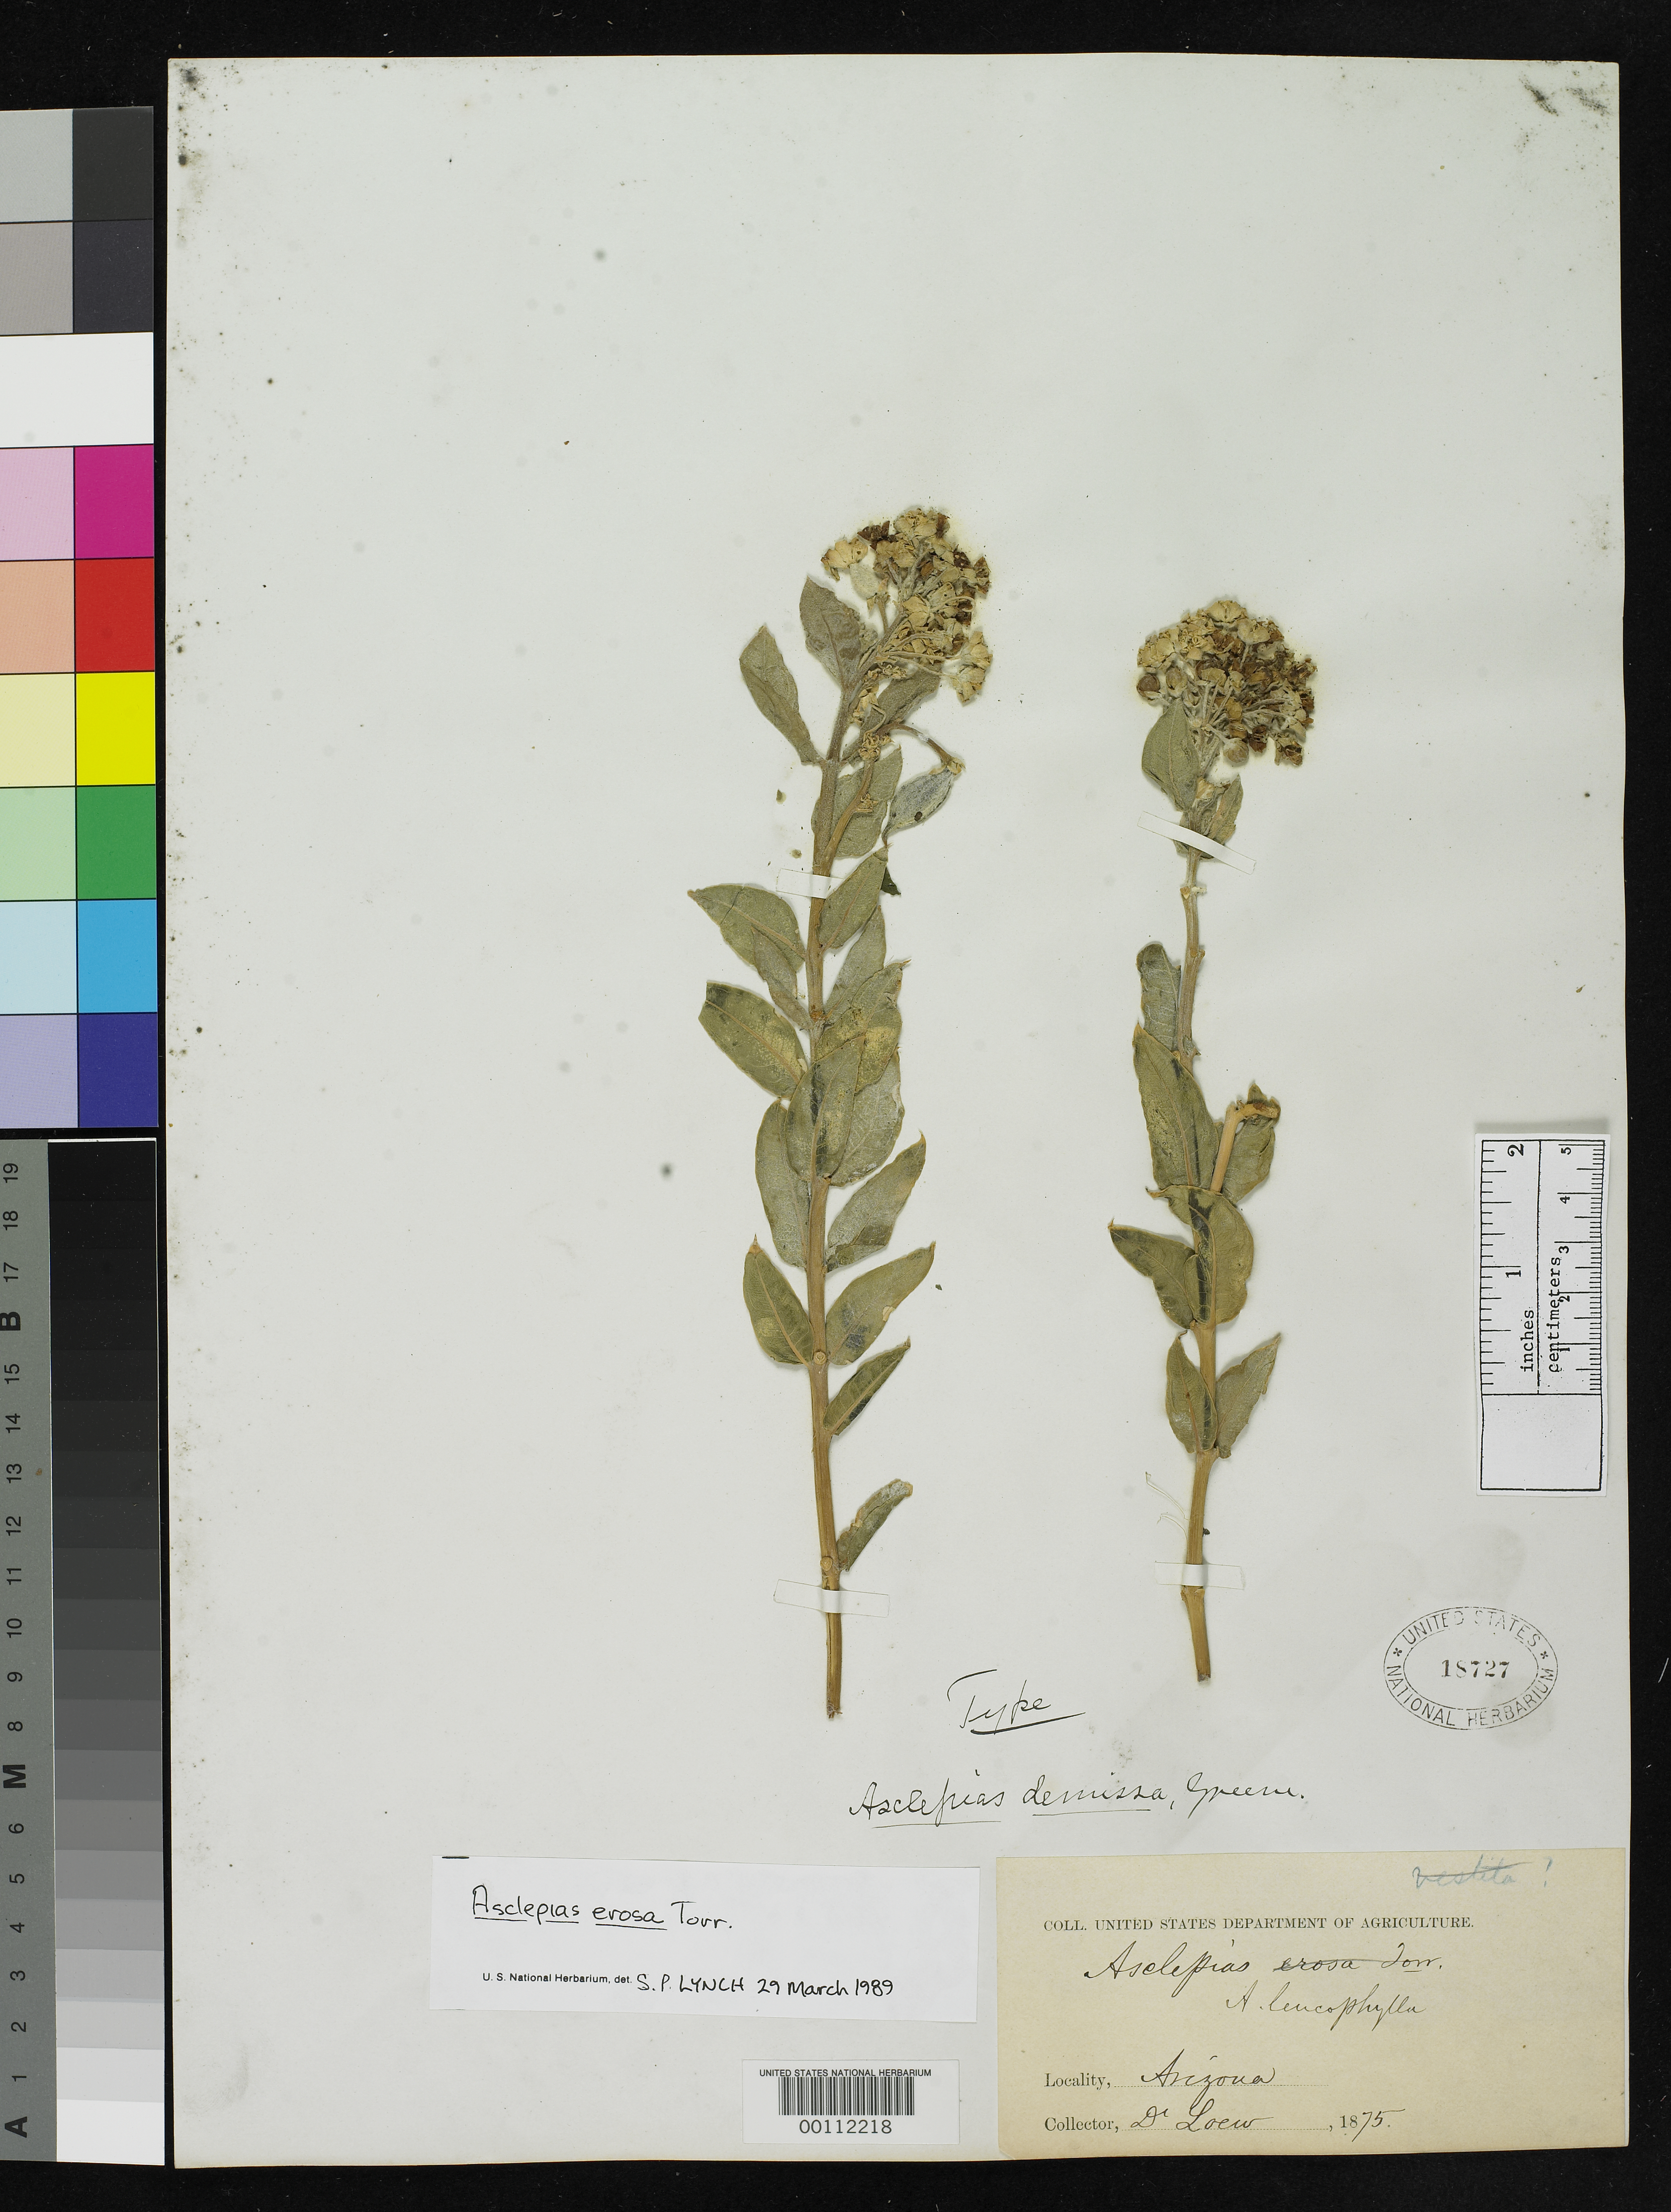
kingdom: Plantae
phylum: Tracheophyta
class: Magnoliopsida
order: Gentianales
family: Apocynaceae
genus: Asclepias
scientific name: Asclepias demissa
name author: Greene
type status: Holotype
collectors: O. Loew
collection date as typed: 1875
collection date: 1875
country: United States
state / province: Arizona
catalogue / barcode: US 18727